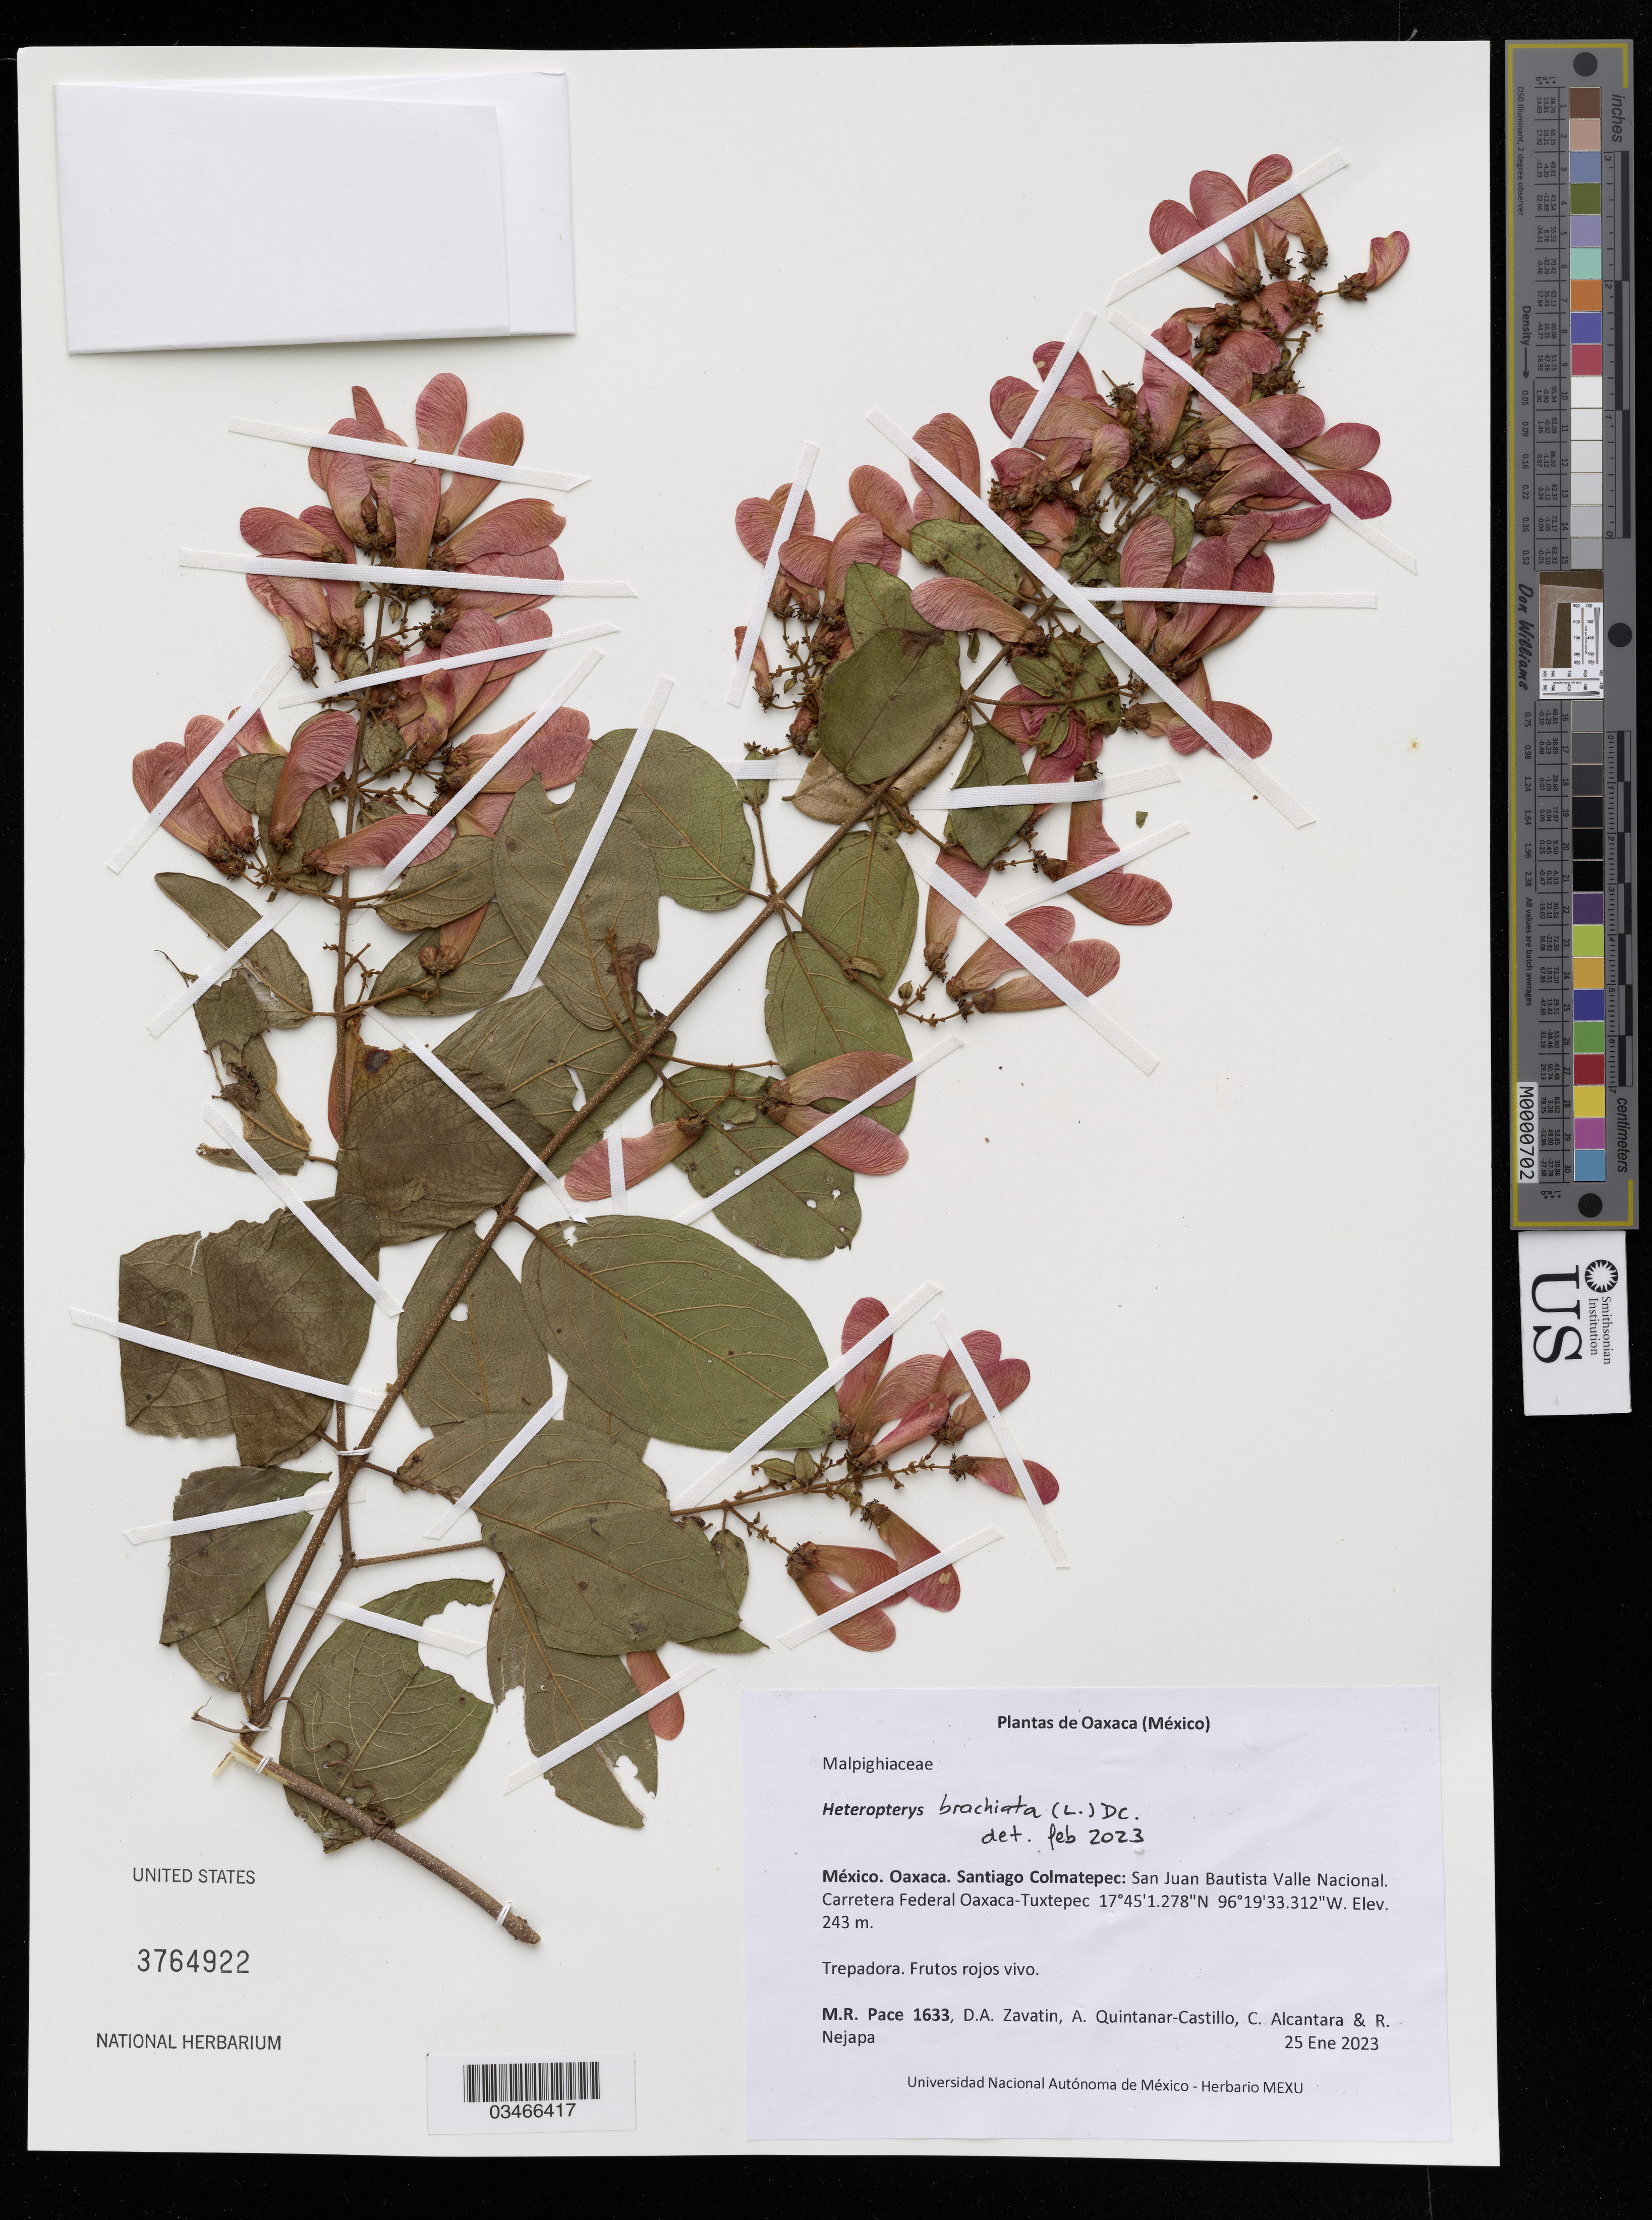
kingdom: Plantae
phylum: Tracheophyta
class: Magnoliopsida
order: Malpighiales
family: Malpighiaceae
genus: Heteropterys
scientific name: Heteropterys brachiata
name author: (L.) DC.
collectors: M. R. Pace, D. Zavatin & C. Alcantara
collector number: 1633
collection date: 2023-01-25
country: Mexico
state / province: Oaxaca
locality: Santiago Colmatepec: San Juan Bautista Valle Nacional. Carretera Federal Oaxaca-Tuxtepec.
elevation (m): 243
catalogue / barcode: US 3764922